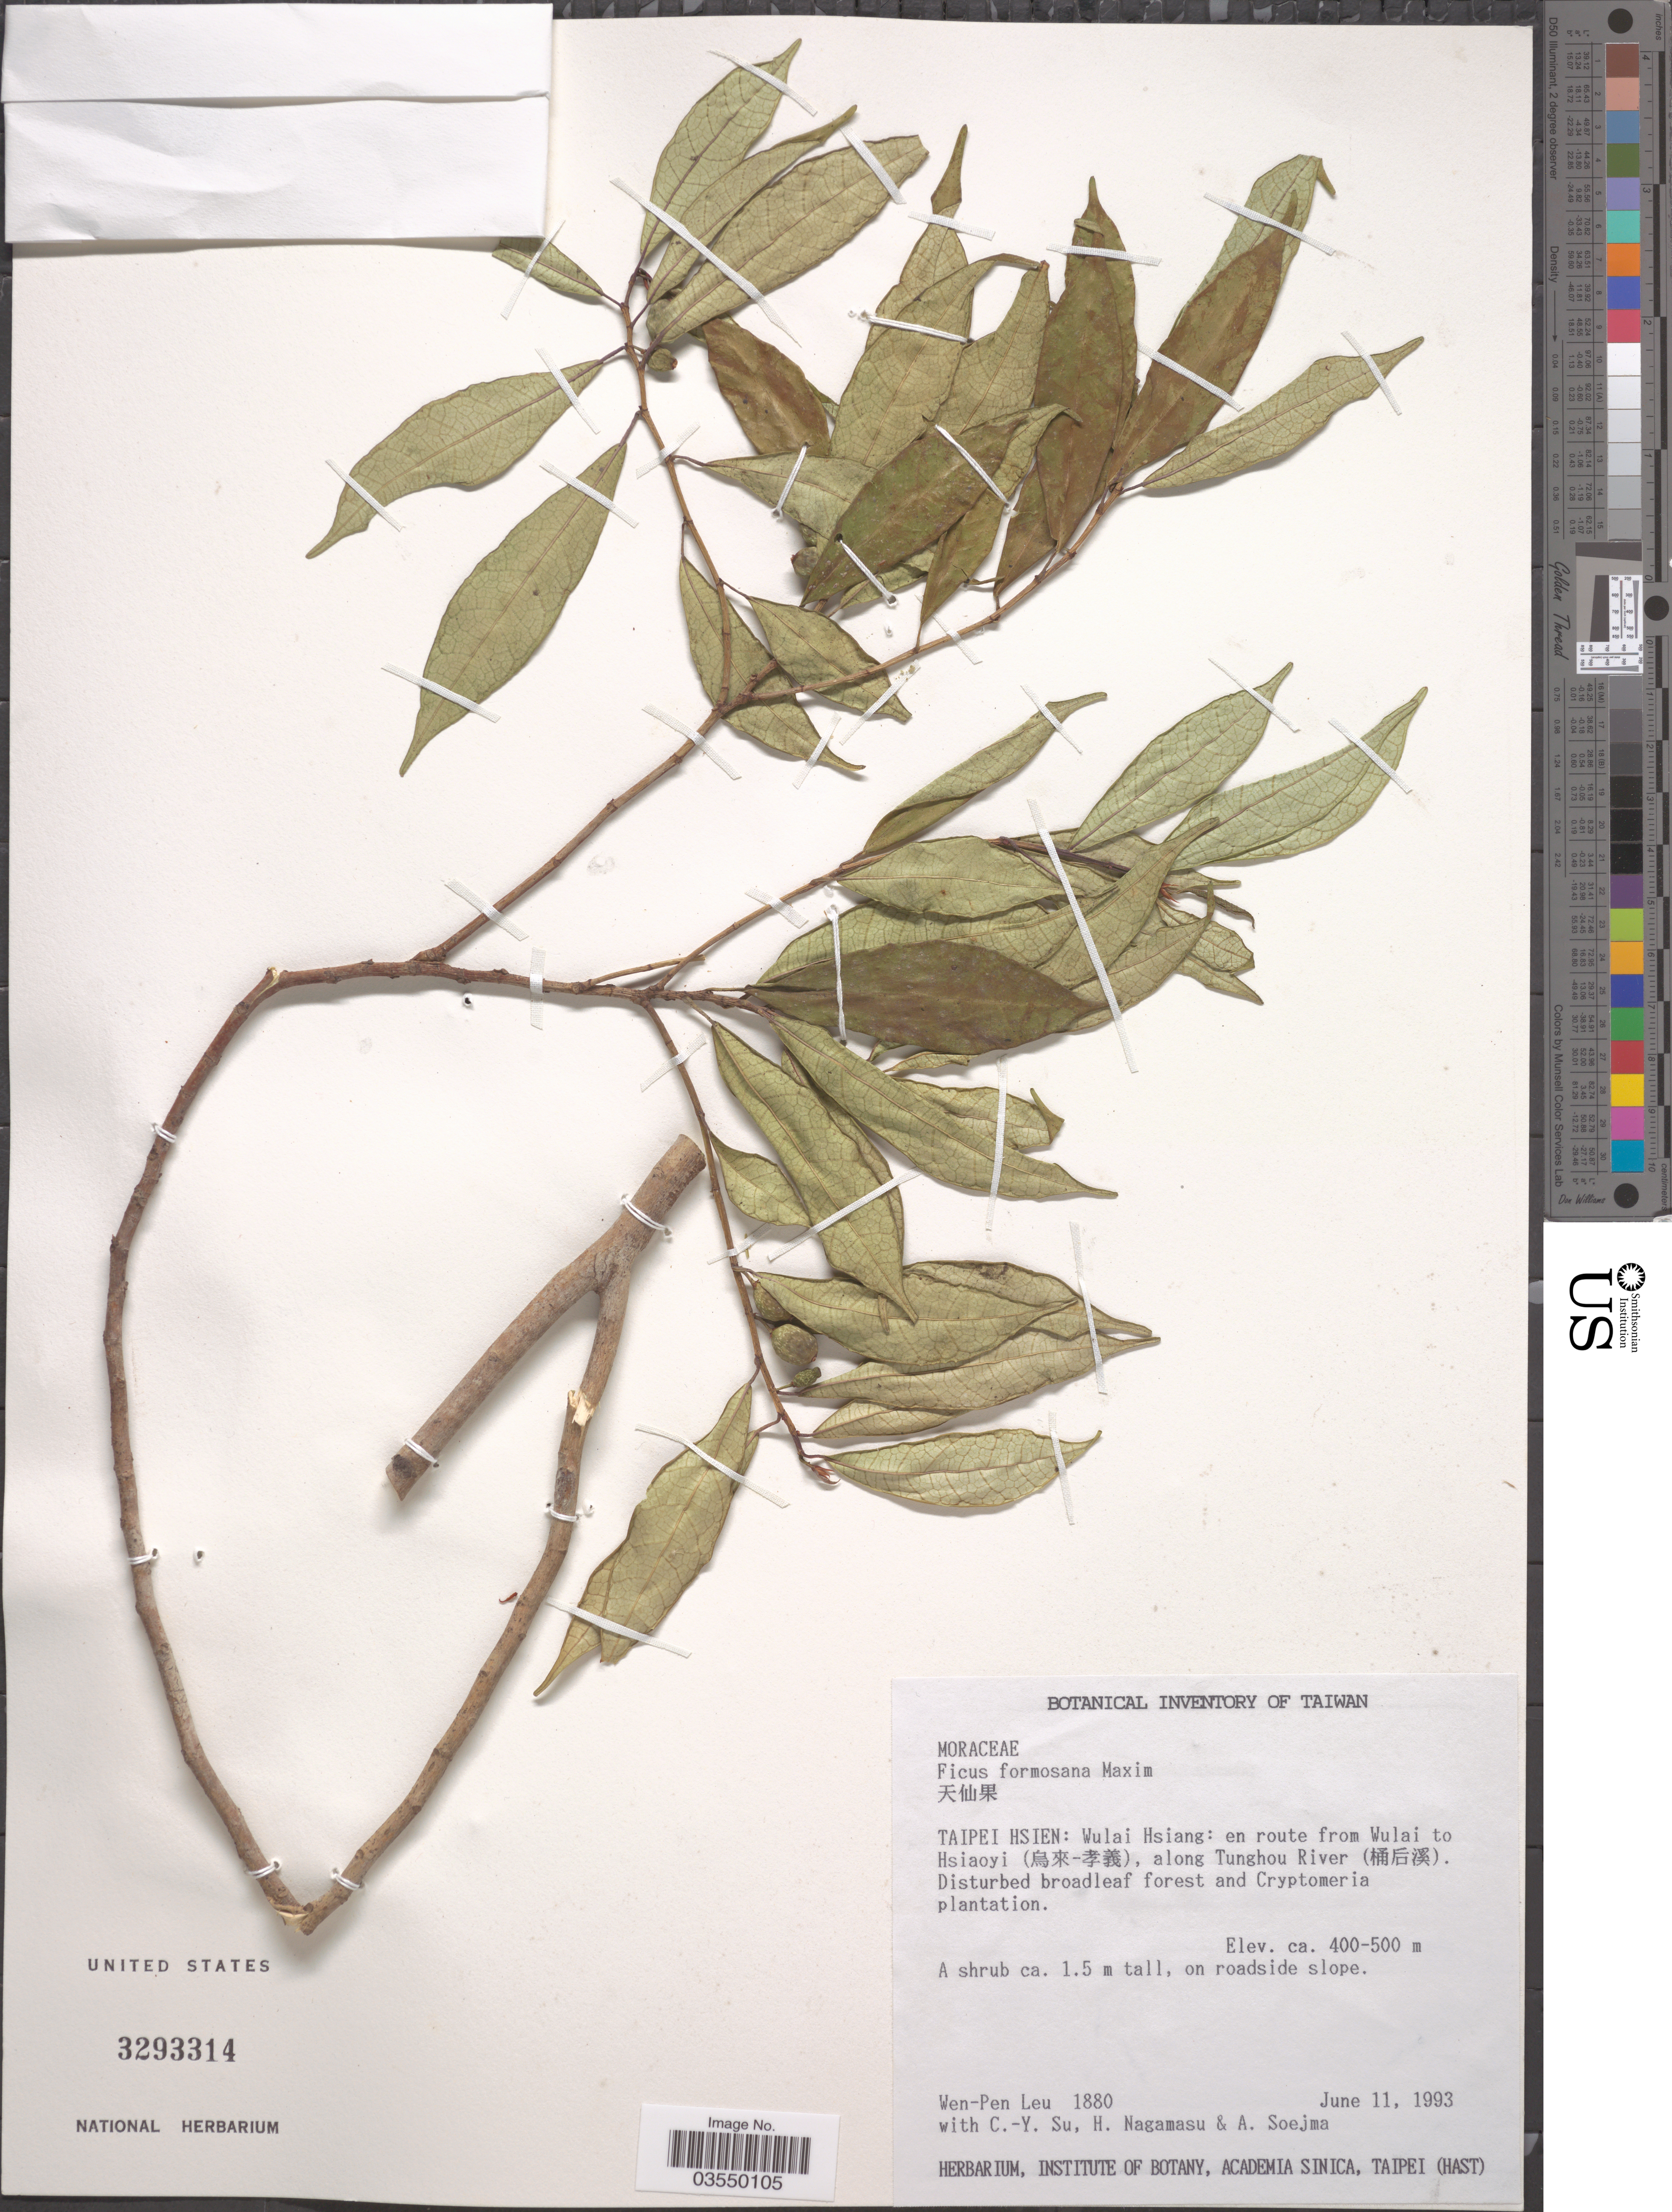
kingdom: Plantae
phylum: Tracheophyta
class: Magnoliopsida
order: Rosales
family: Moraceae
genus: Ficus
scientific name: Ficus formosana f. shimadai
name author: Hayata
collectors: W. Leu, C. Su, H. Nagamasu & A. Soejma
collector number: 1880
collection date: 1993-06-11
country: Taiwan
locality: Taipei Hsien: Wulai Hsiang: en route from Wulai to Hsiaoyi (X), along Tunghou River (X).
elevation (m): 400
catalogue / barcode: US 3293314